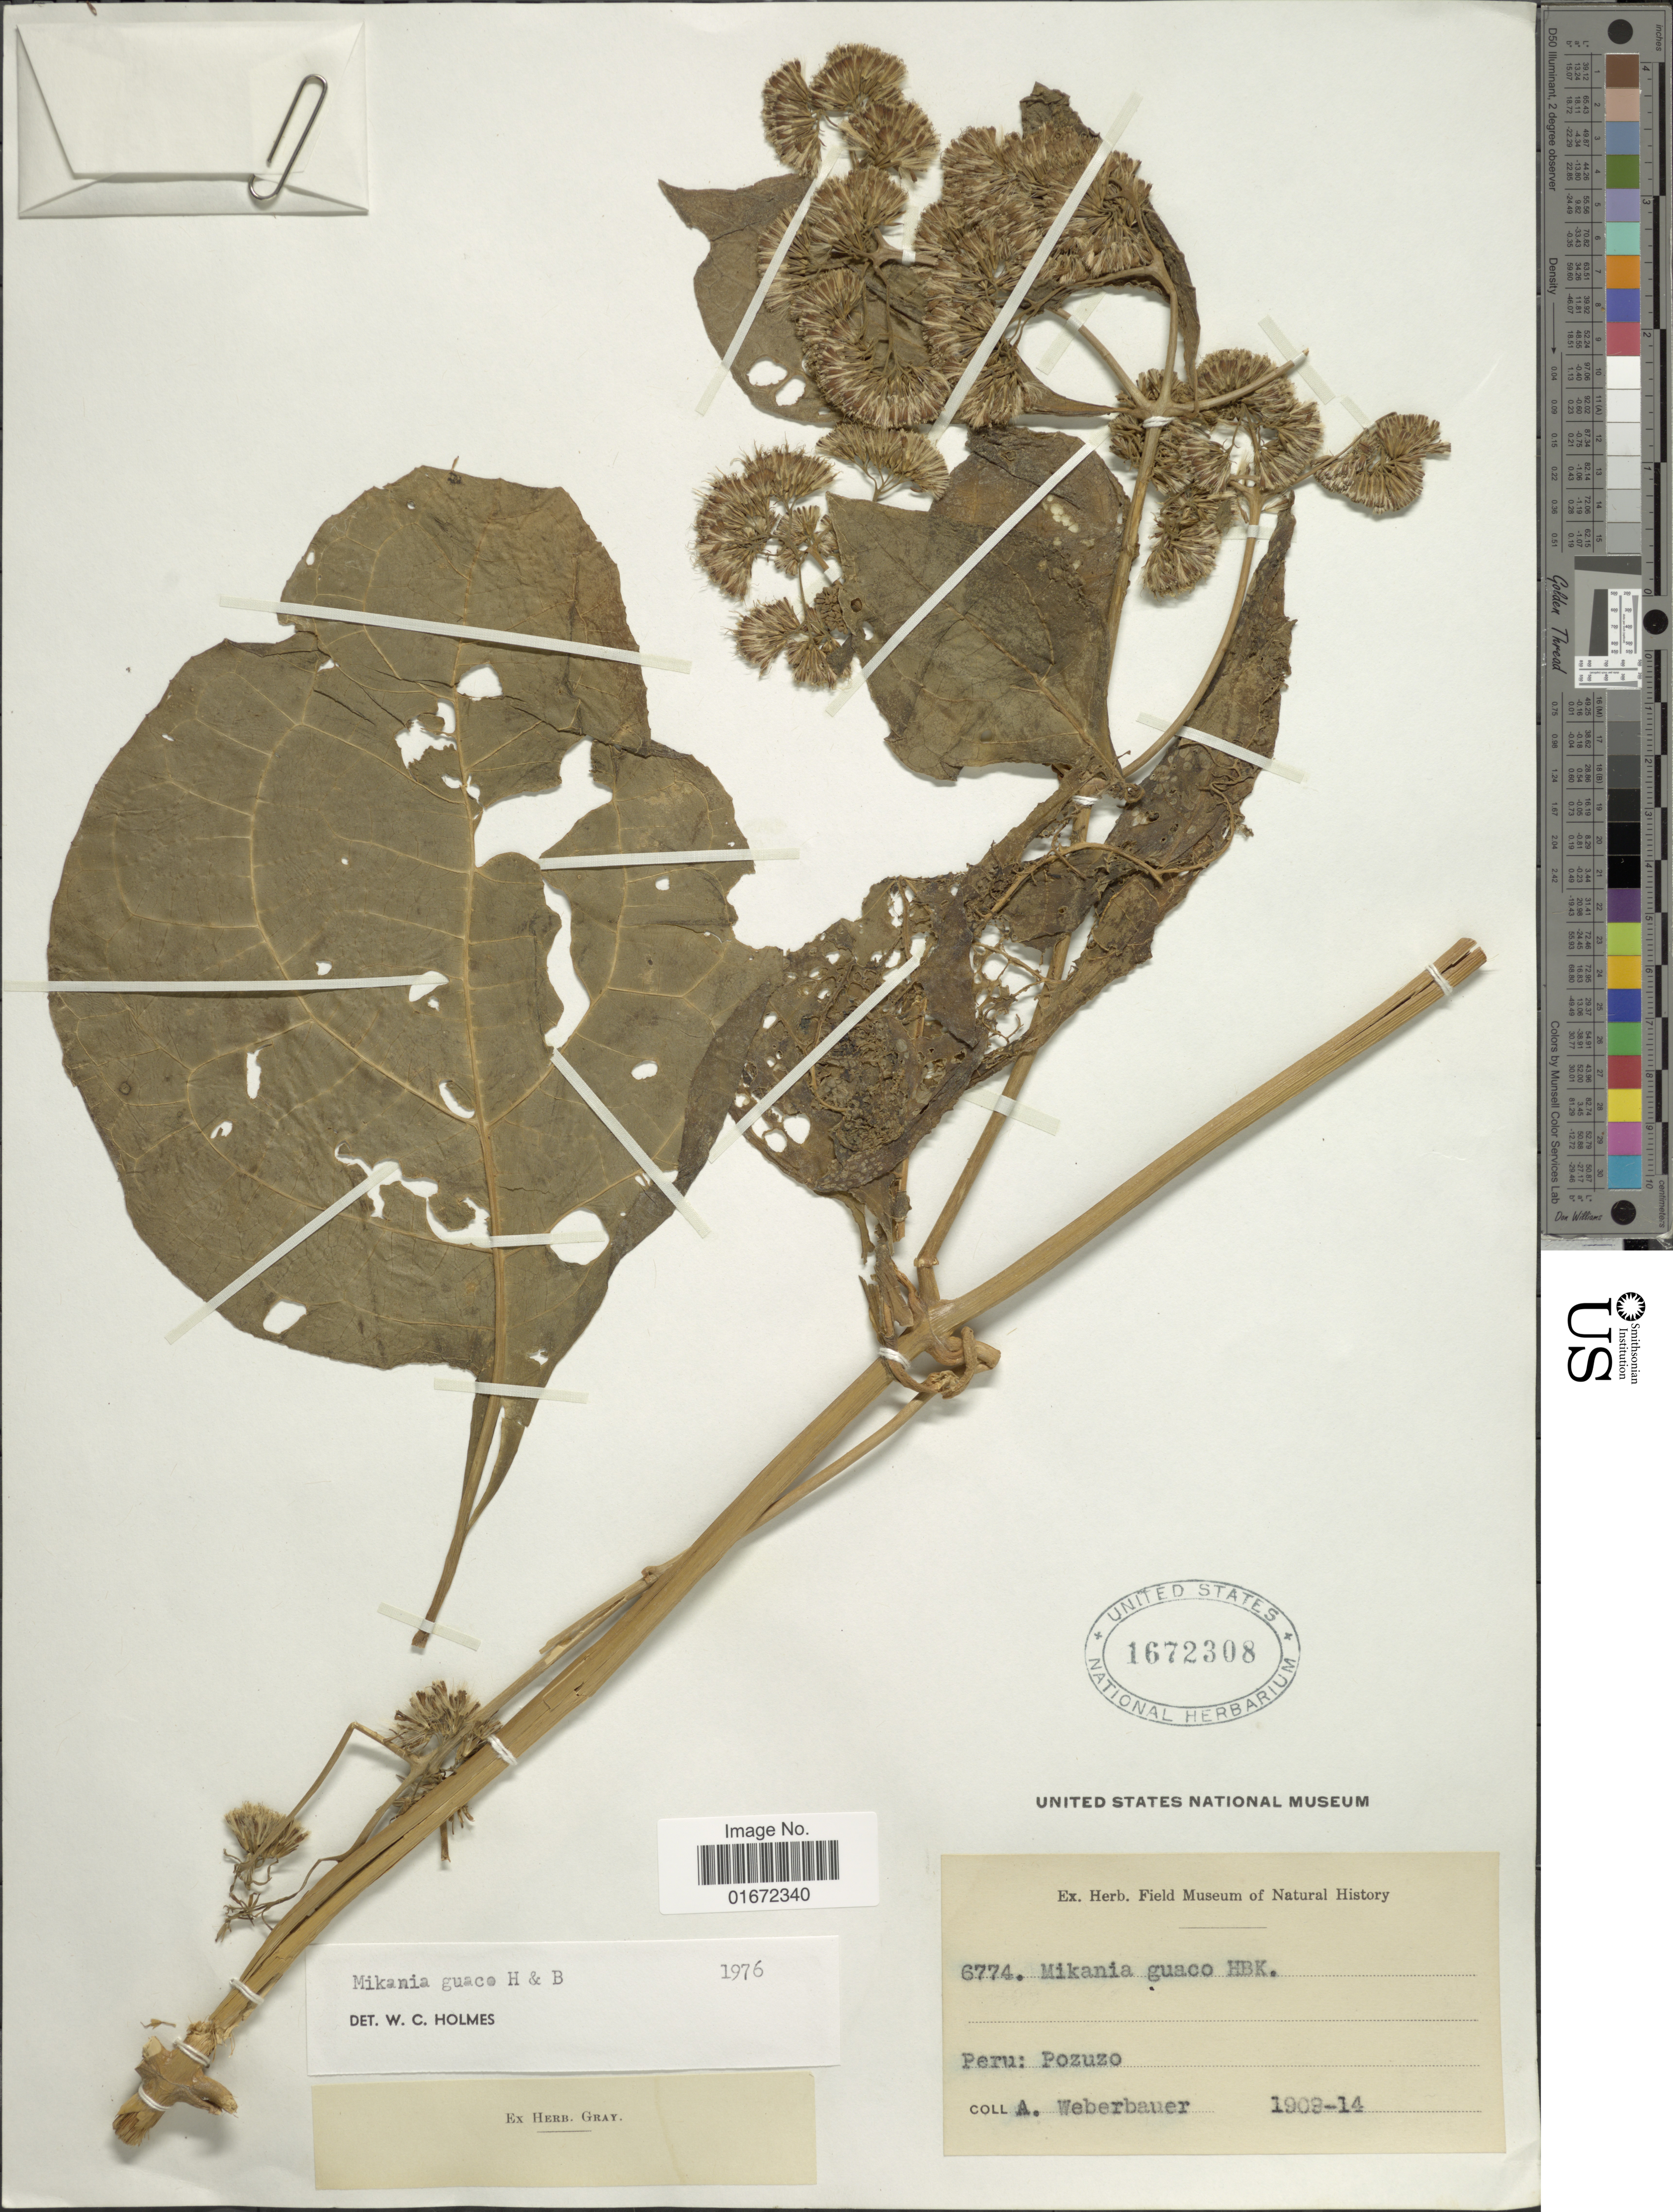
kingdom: Plantae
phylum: Tracheophyta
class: Magnoliopsida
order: Asterales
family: Asteraceae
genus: Mikania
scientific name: Mikania guaco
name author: Humb. & Bonpl.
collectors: A. Weberbauer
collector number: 6774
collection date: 1909/1914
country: Peru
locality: Peru: Pozuzo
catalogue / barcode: US 1672308